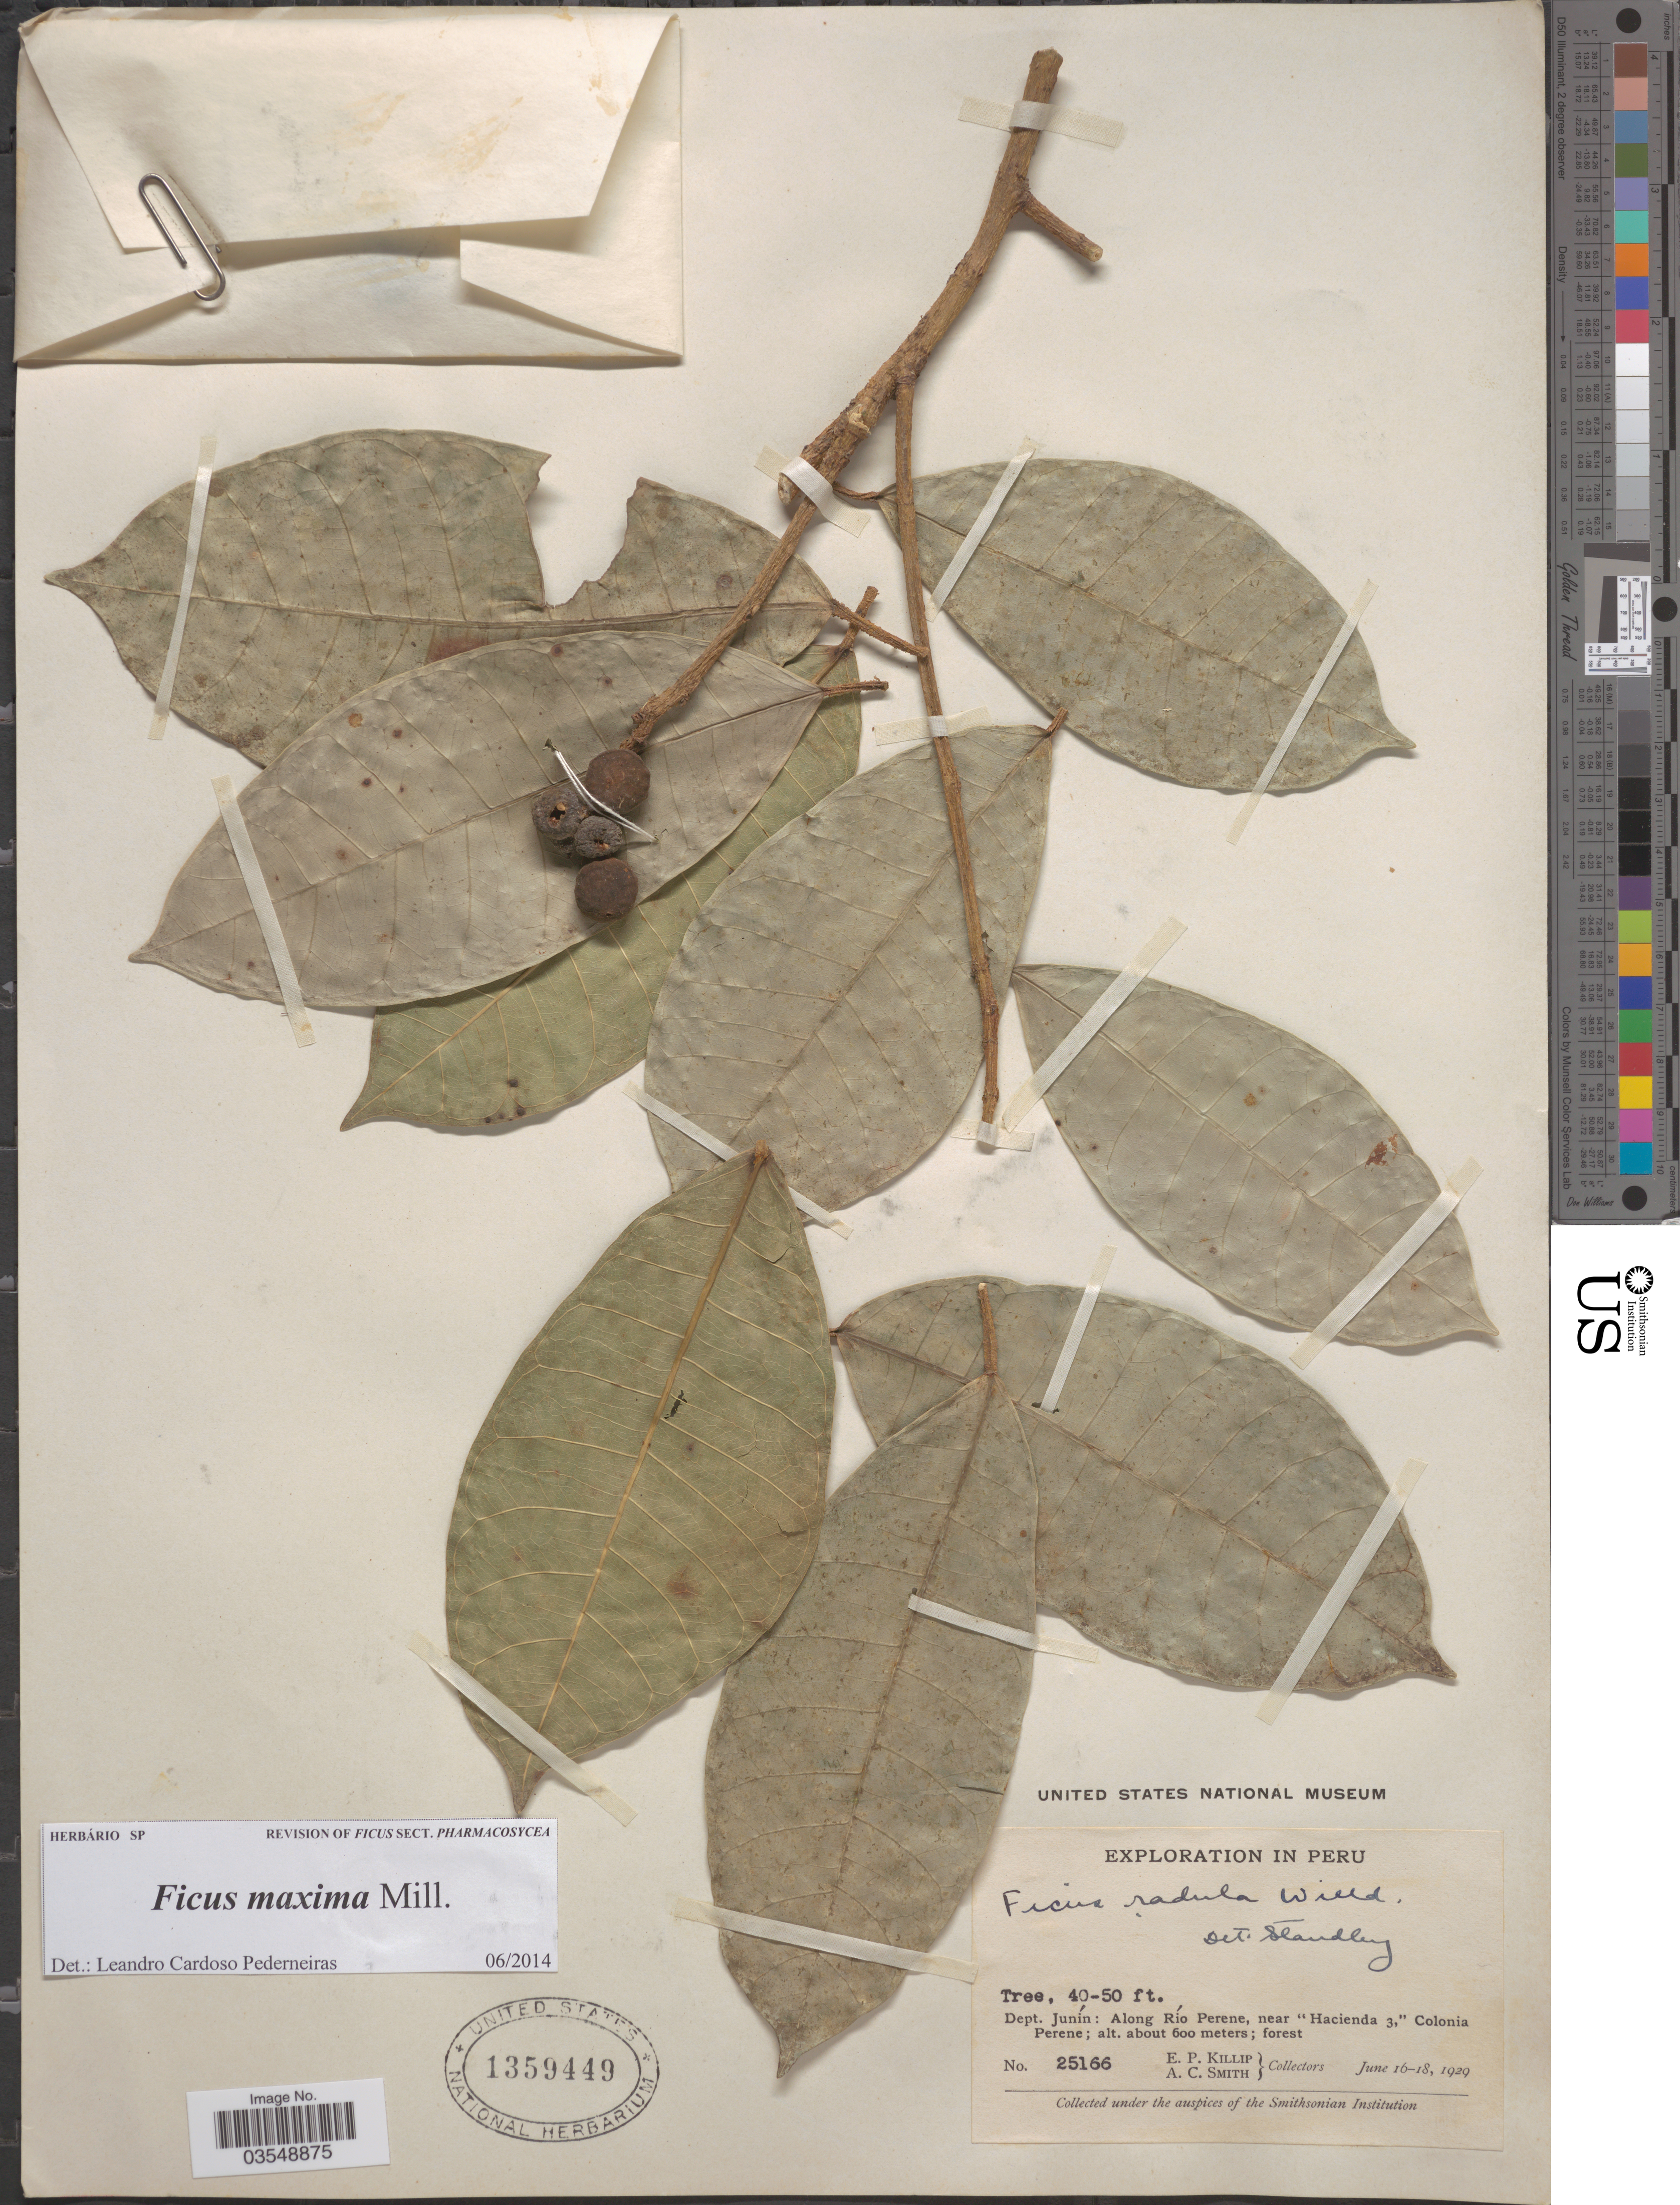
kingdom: Plantae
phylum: Tracheophyta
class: Magnoliopsida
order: Rosales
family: Moraceae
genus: Ficus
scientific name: Ficus radula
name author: Humb. & Bonpl. ex Willd.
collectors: E. P. Killip & A. C. Smith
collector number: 25166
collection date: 1929-06-16/1929-06-18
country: Peru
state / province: Junín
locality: Dept. Junín: Along Río Perene, near 'Hacienda 3,' Colonia Perene.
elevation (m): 600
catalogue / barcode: US 1359449